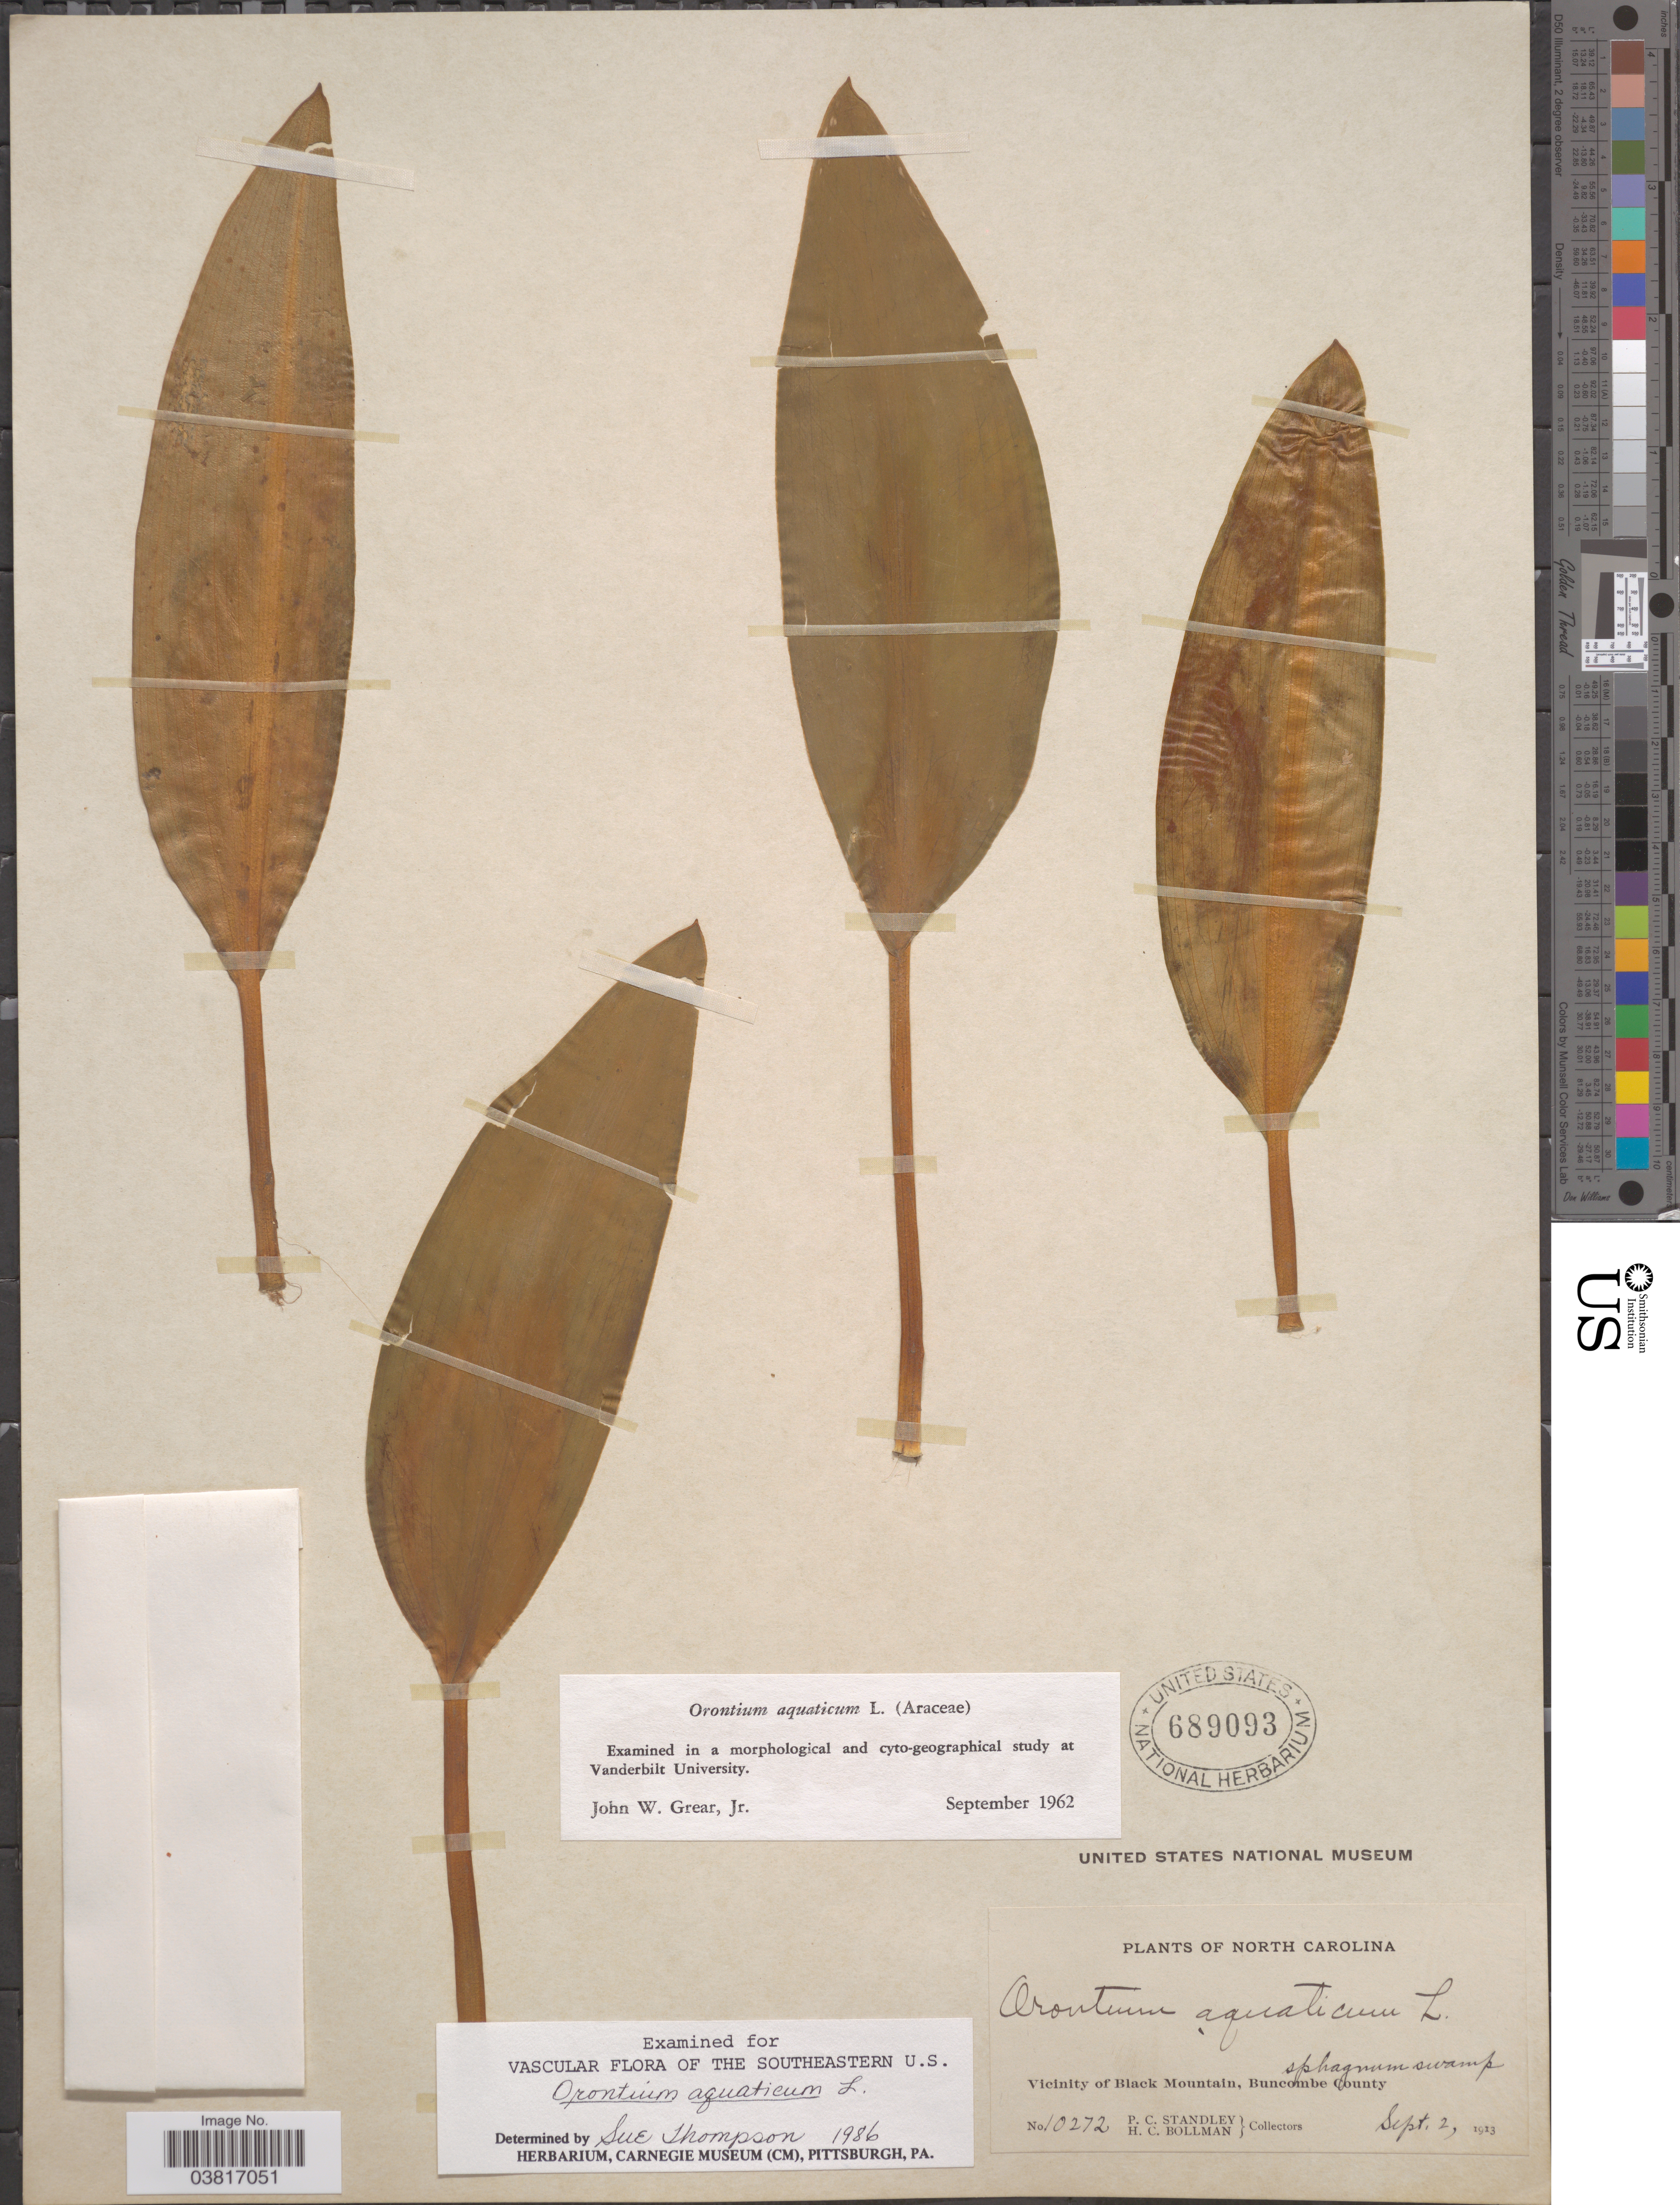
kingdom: Plantae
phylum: Tracheophyta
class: Liliopsida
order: Alismatales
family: Araceae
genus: Orontium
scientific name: Orontium aquaticum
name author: L.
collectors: P. C. Standley & H. C. Bollman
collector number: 10272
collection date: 1913-09-02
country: United States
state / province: North Carolina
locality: Vicinity of Black Mountain, Buncombe County.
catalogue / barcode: US 689093